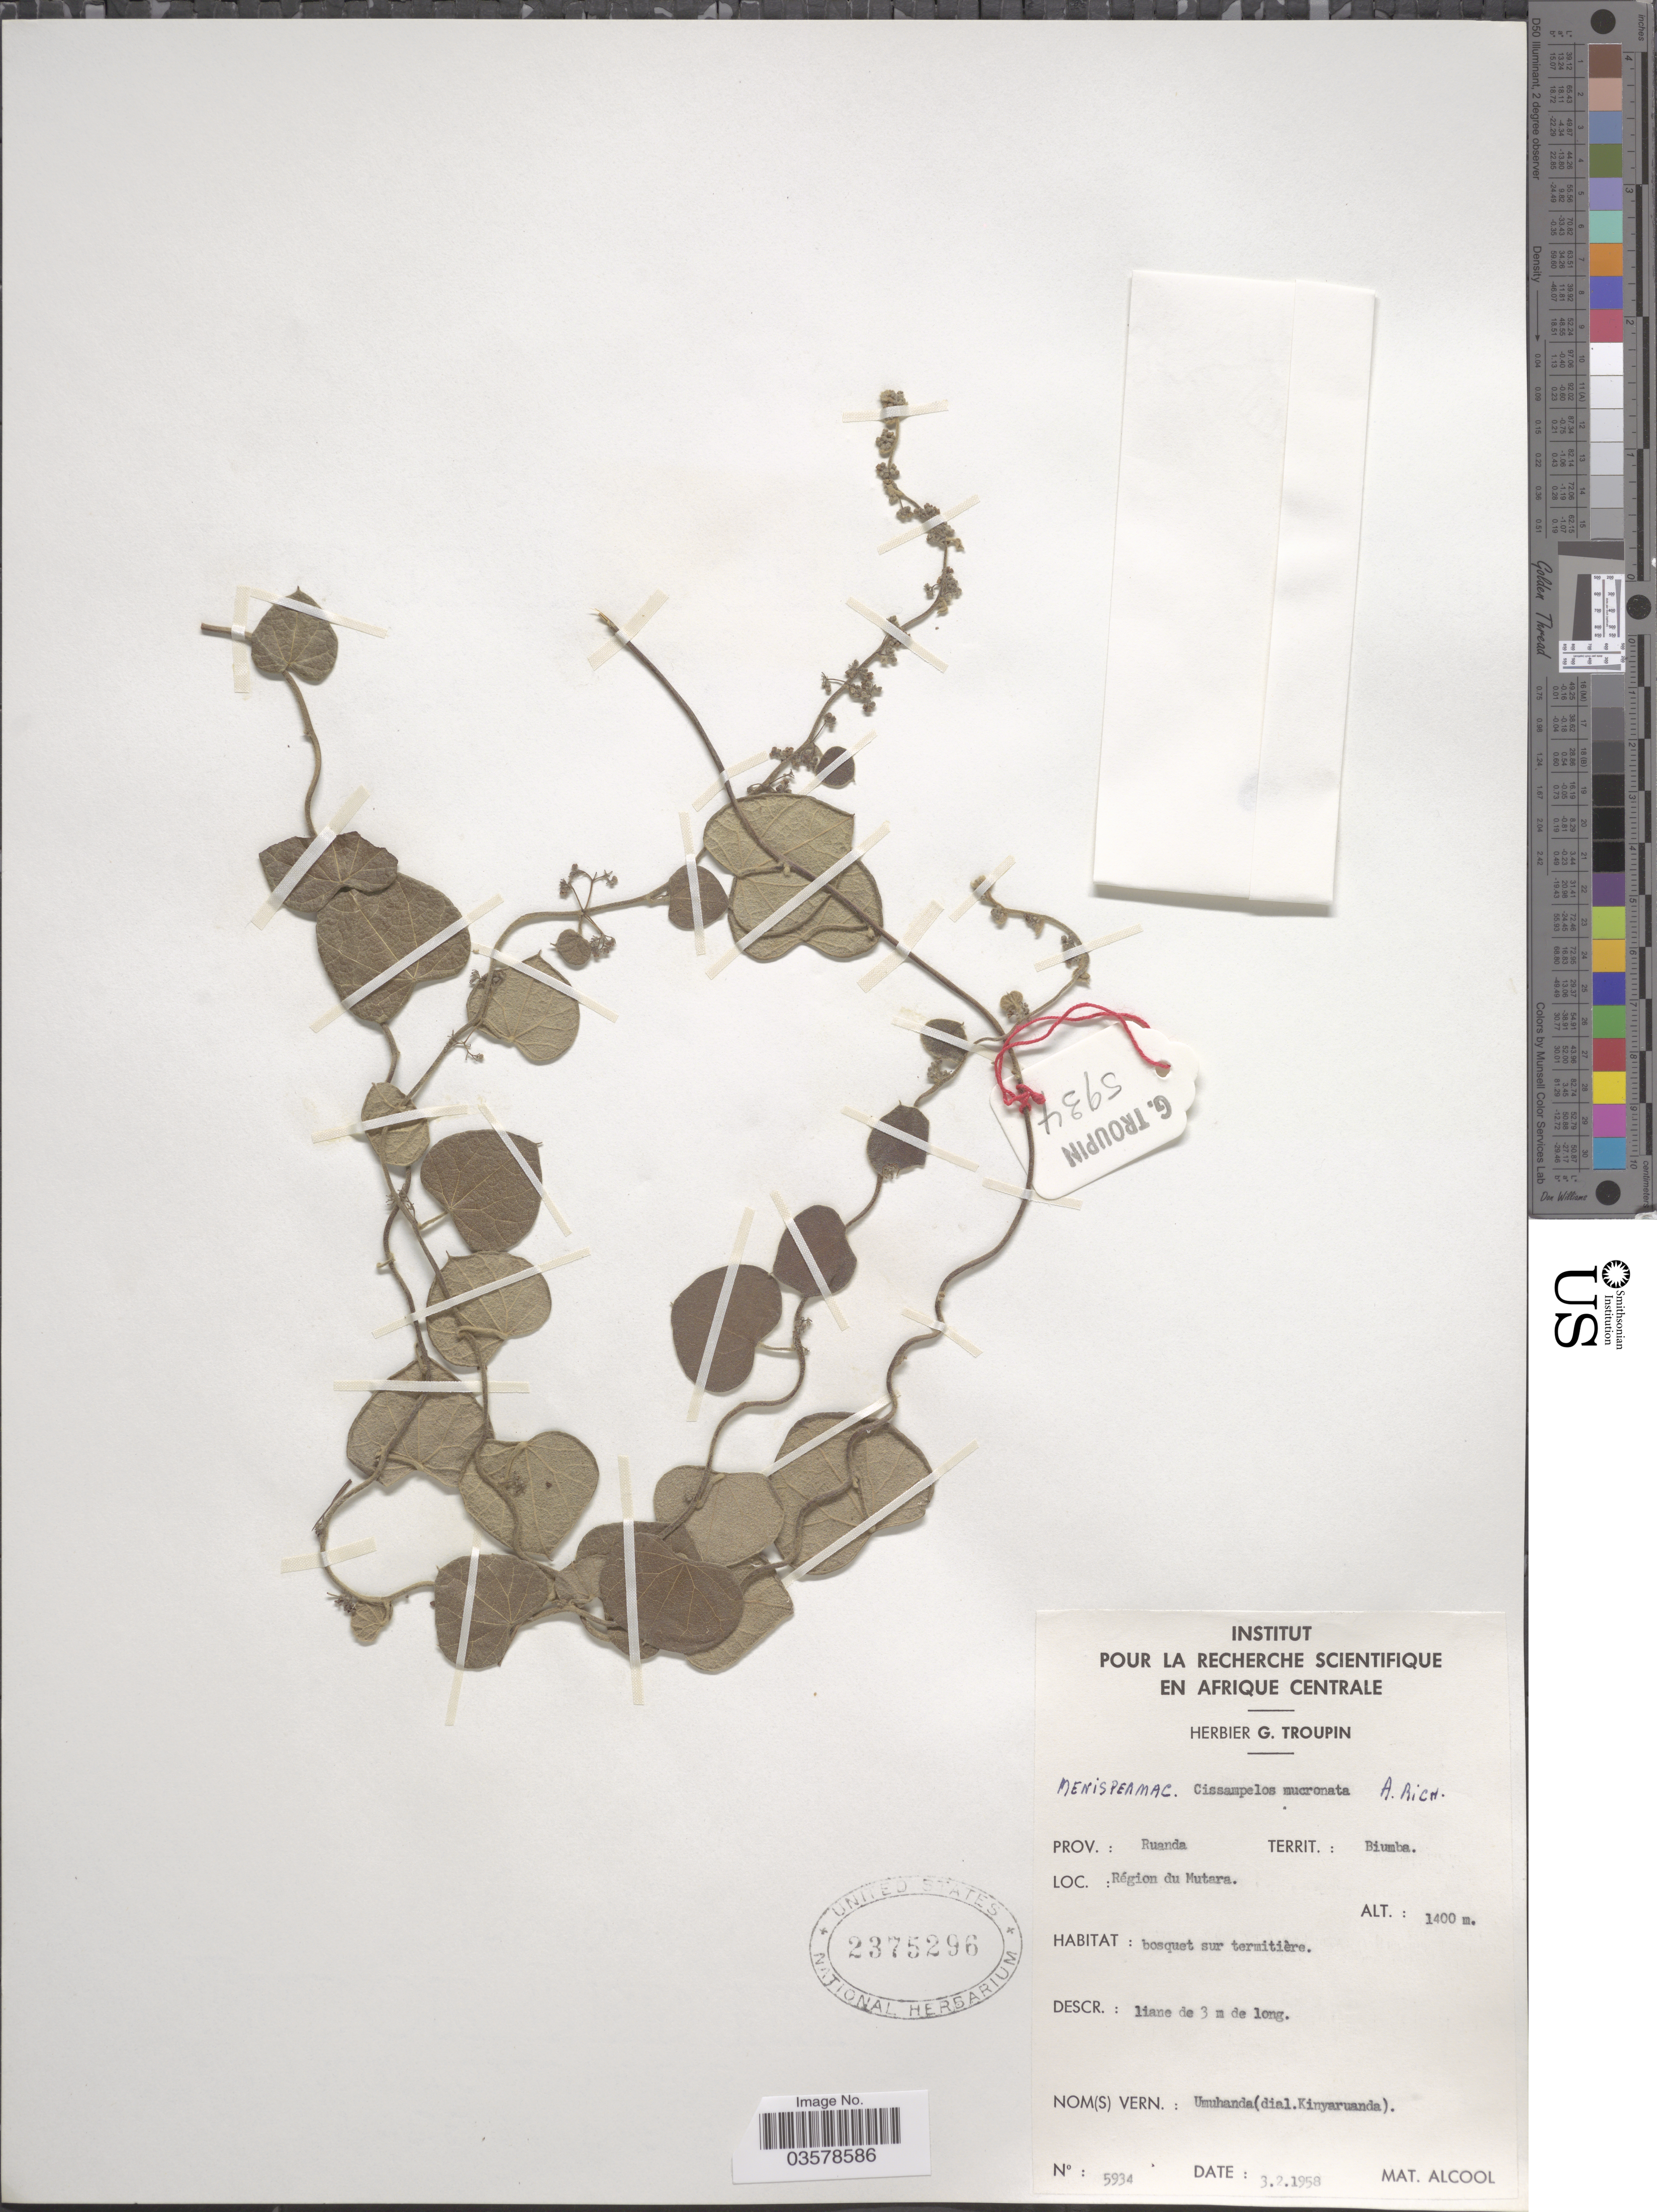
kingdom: Plantae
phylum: Tracheophyta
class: Magnoliopsida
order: Ranunculales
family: Menispermaceae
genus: Cissampelos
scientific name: Cissampelos mucronata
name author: A. Rich.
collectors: ex herb. G. Troupin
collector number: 5934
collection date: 1958-02-03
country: Rwanda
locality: Prov.: Ruanda. Territ.: Biumba. Région du Mutara.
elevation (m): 1400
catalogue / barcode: US 2375296